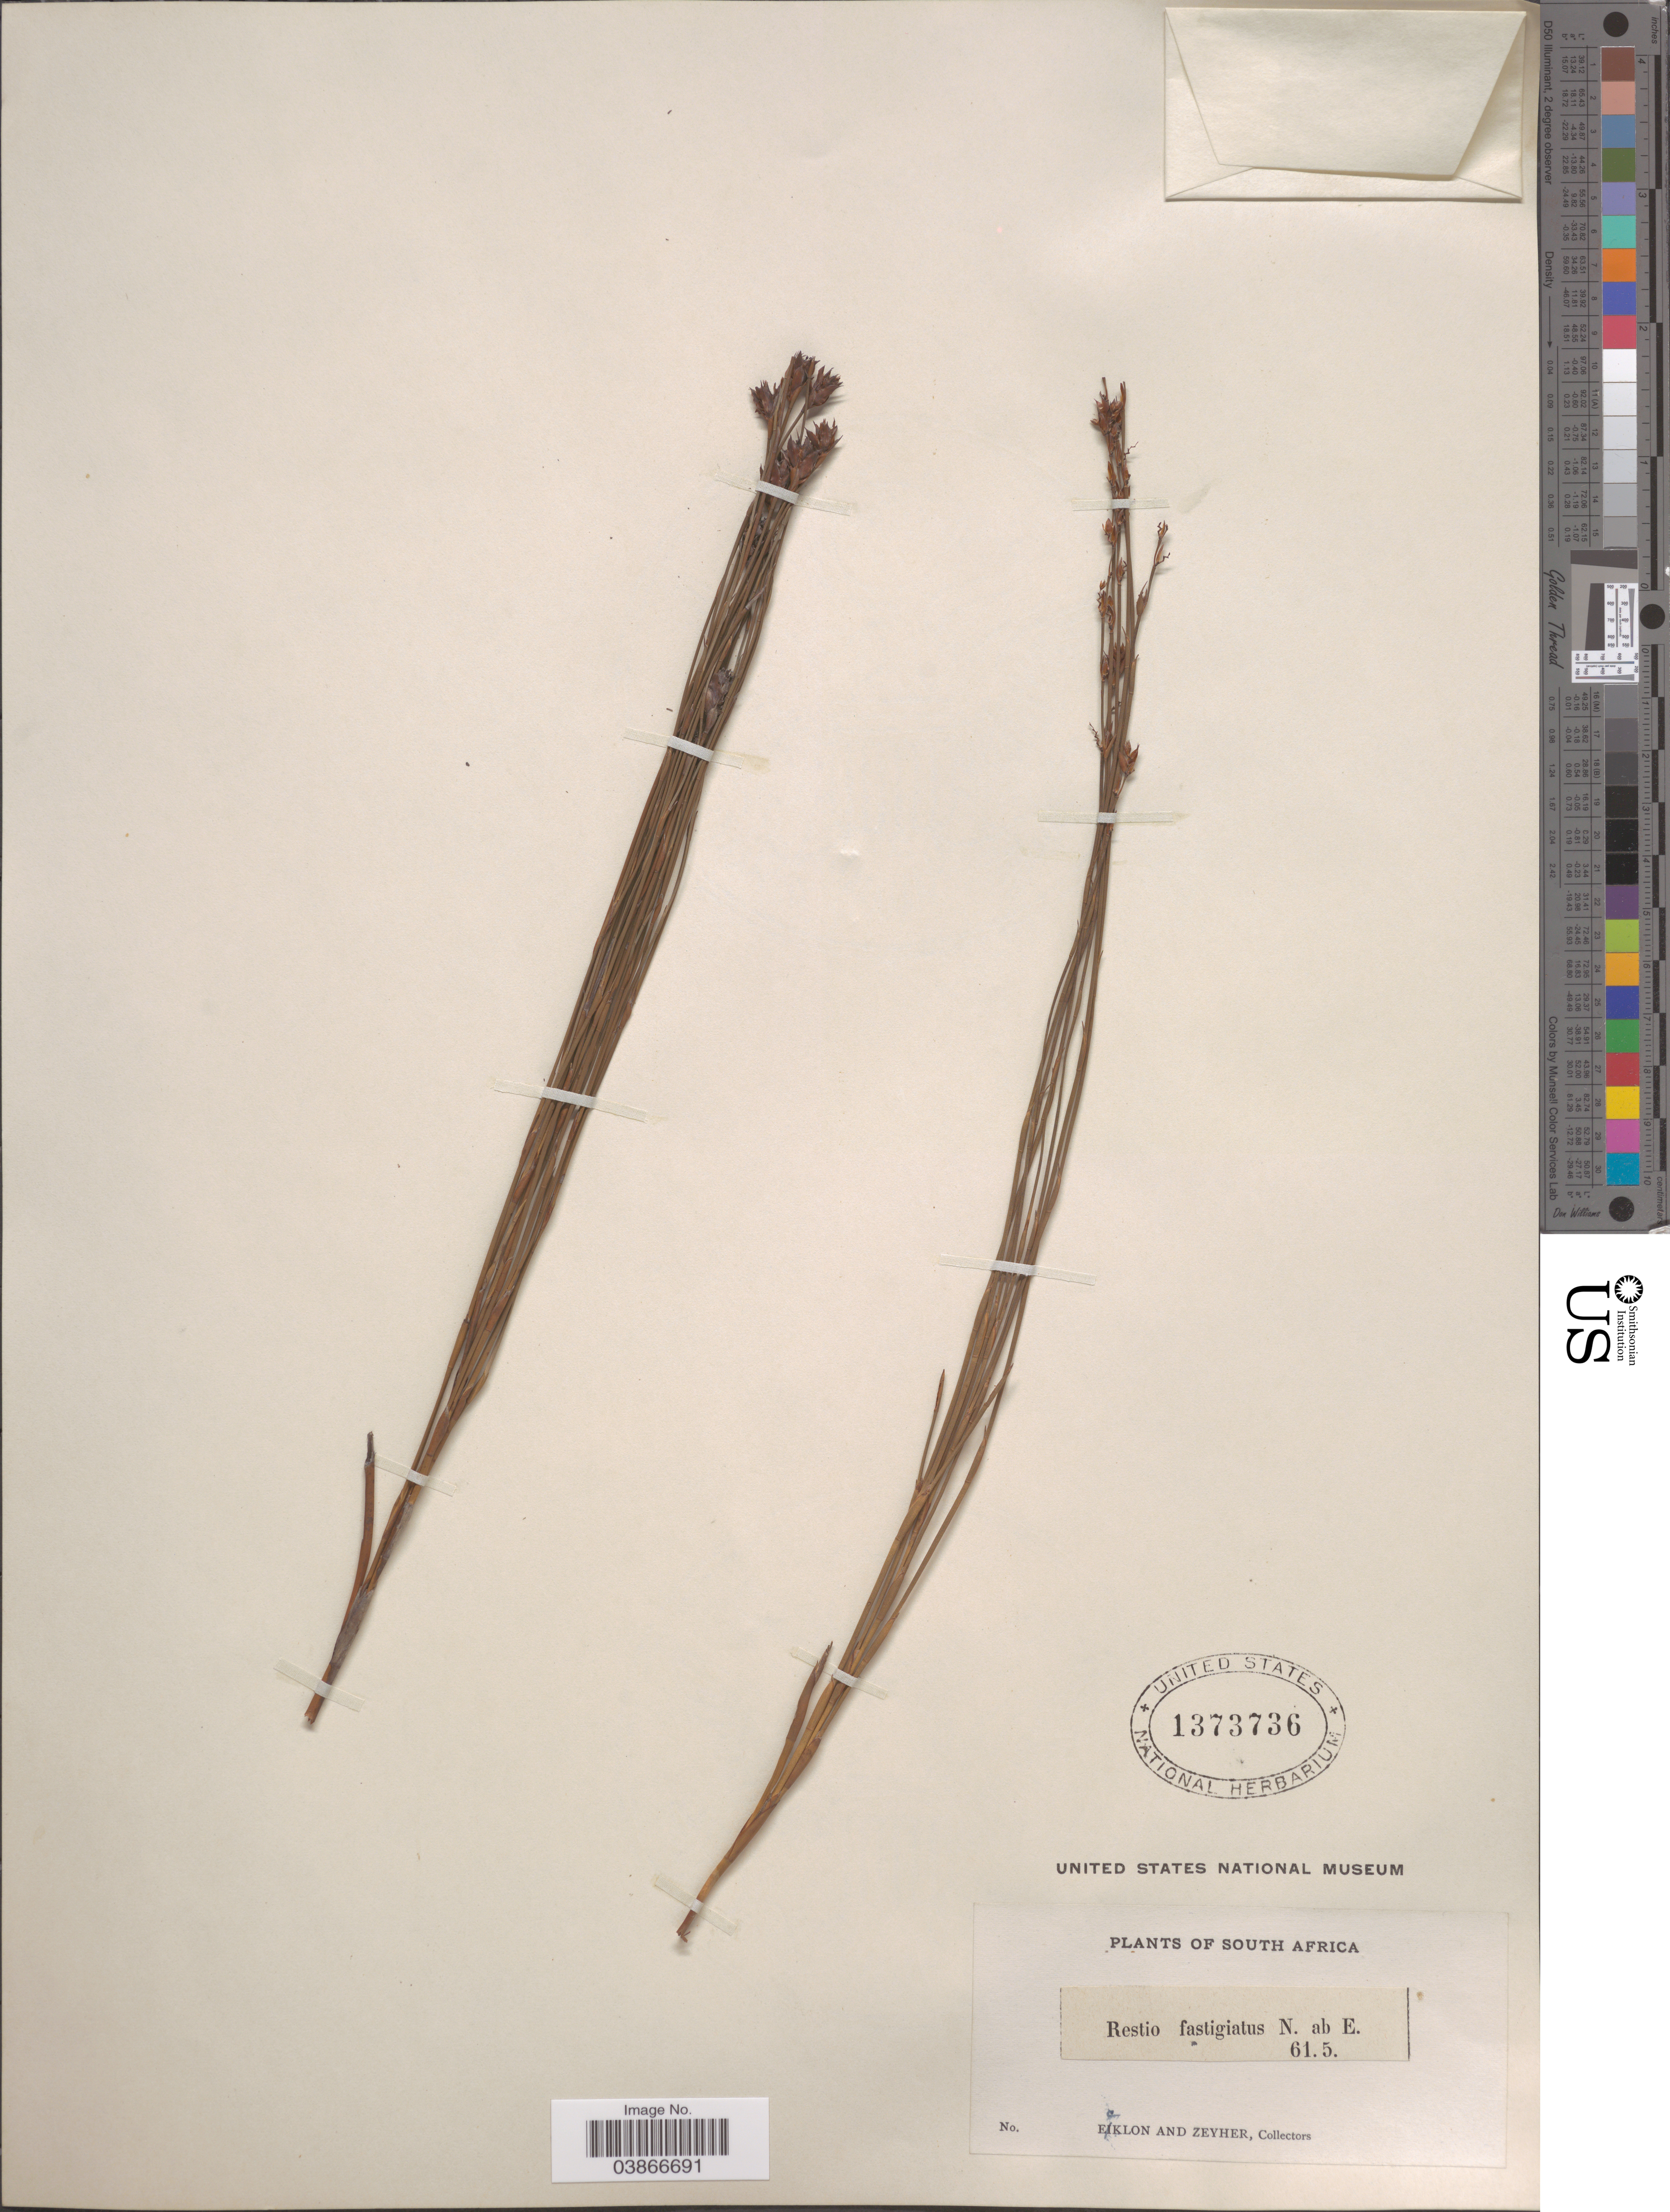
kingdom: Plantae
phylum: Tracheophyta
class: Liliopsida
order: Poales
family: Restionaceae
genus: Platycaulos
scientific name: Platycaulos callistachyus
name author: (Kunth) H.P. Linder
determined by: Strong, Mark T., (BOT), Smithsonian Institution - National Museum of Natural History (UNITED STATES)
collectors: -. Ecklon & -. Zeyher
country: South Africa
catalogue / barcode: US 1373736